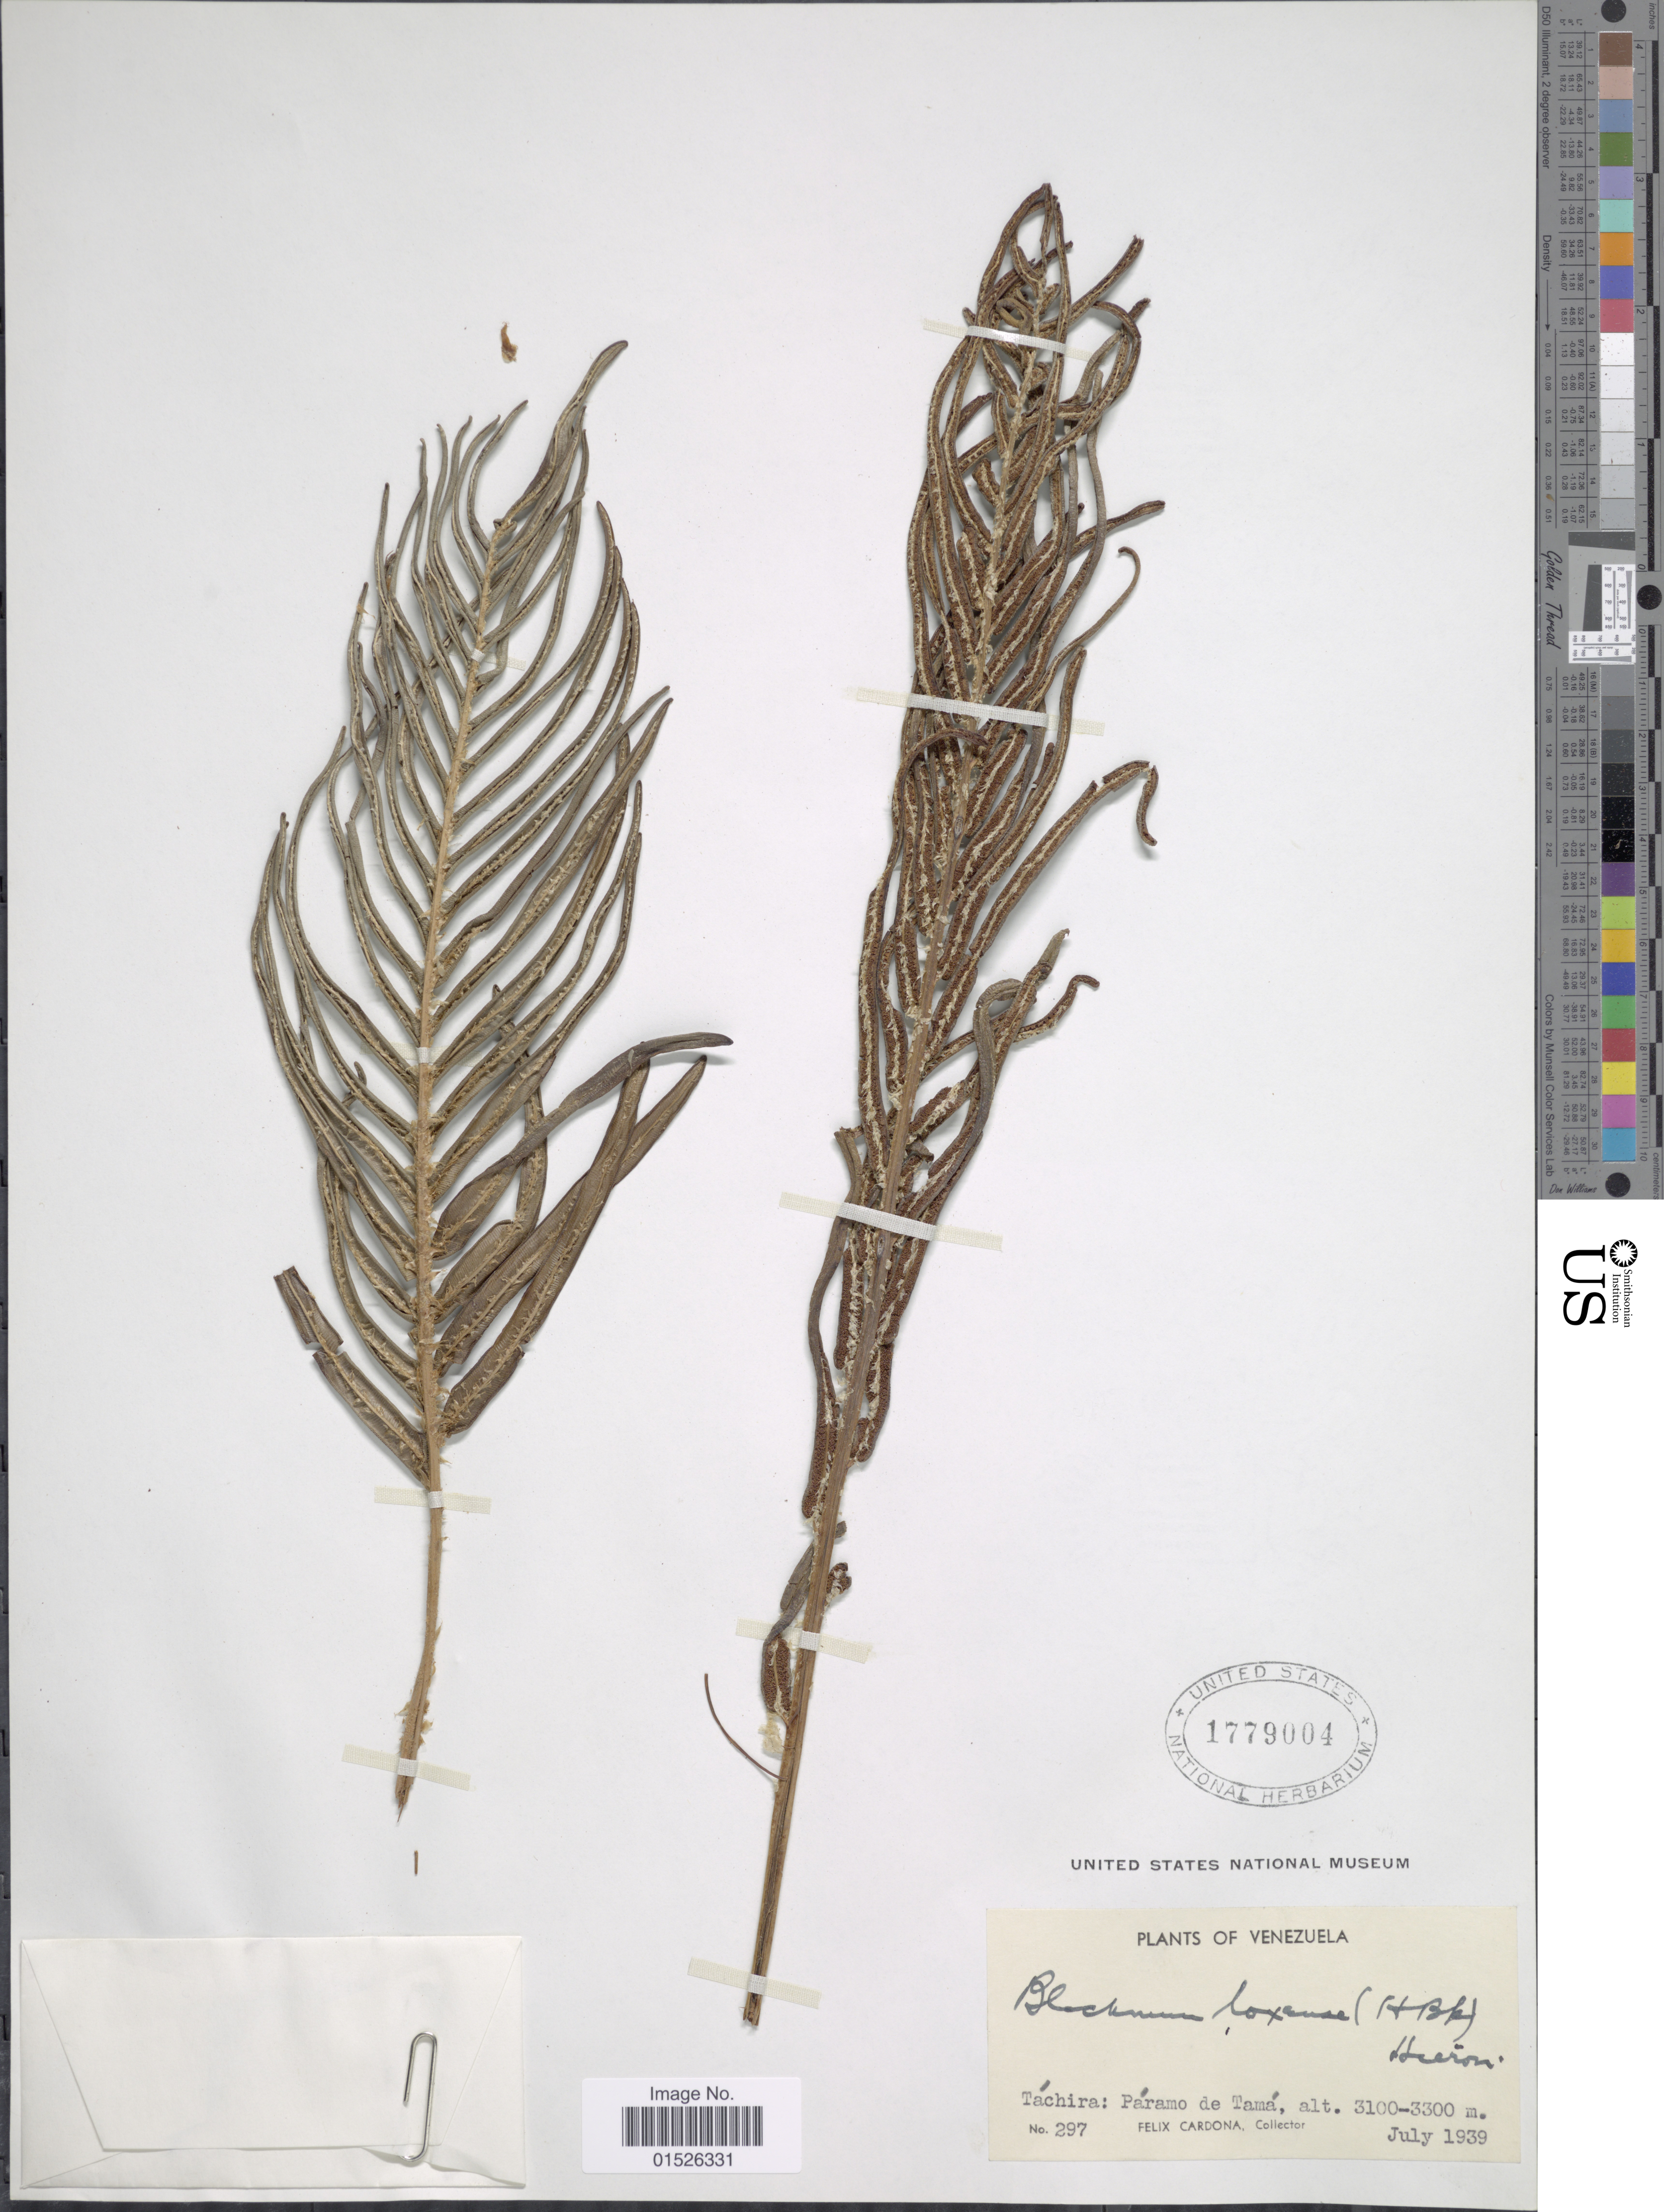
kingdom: Plantae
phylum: Tracheophyta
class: Polypodiopsida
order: Polypodiales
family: Blechnaceae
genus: Blechnum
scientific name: Blechnum loxense var. loxense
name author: (Kunth) Hook. ex Salomon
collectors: F. Cardona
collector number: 297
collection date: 1939-07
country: Venezuela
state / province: Tachira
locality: Venezuela, Tachira: Paramo de Tama.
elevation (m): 3100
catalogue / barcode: US 1779004